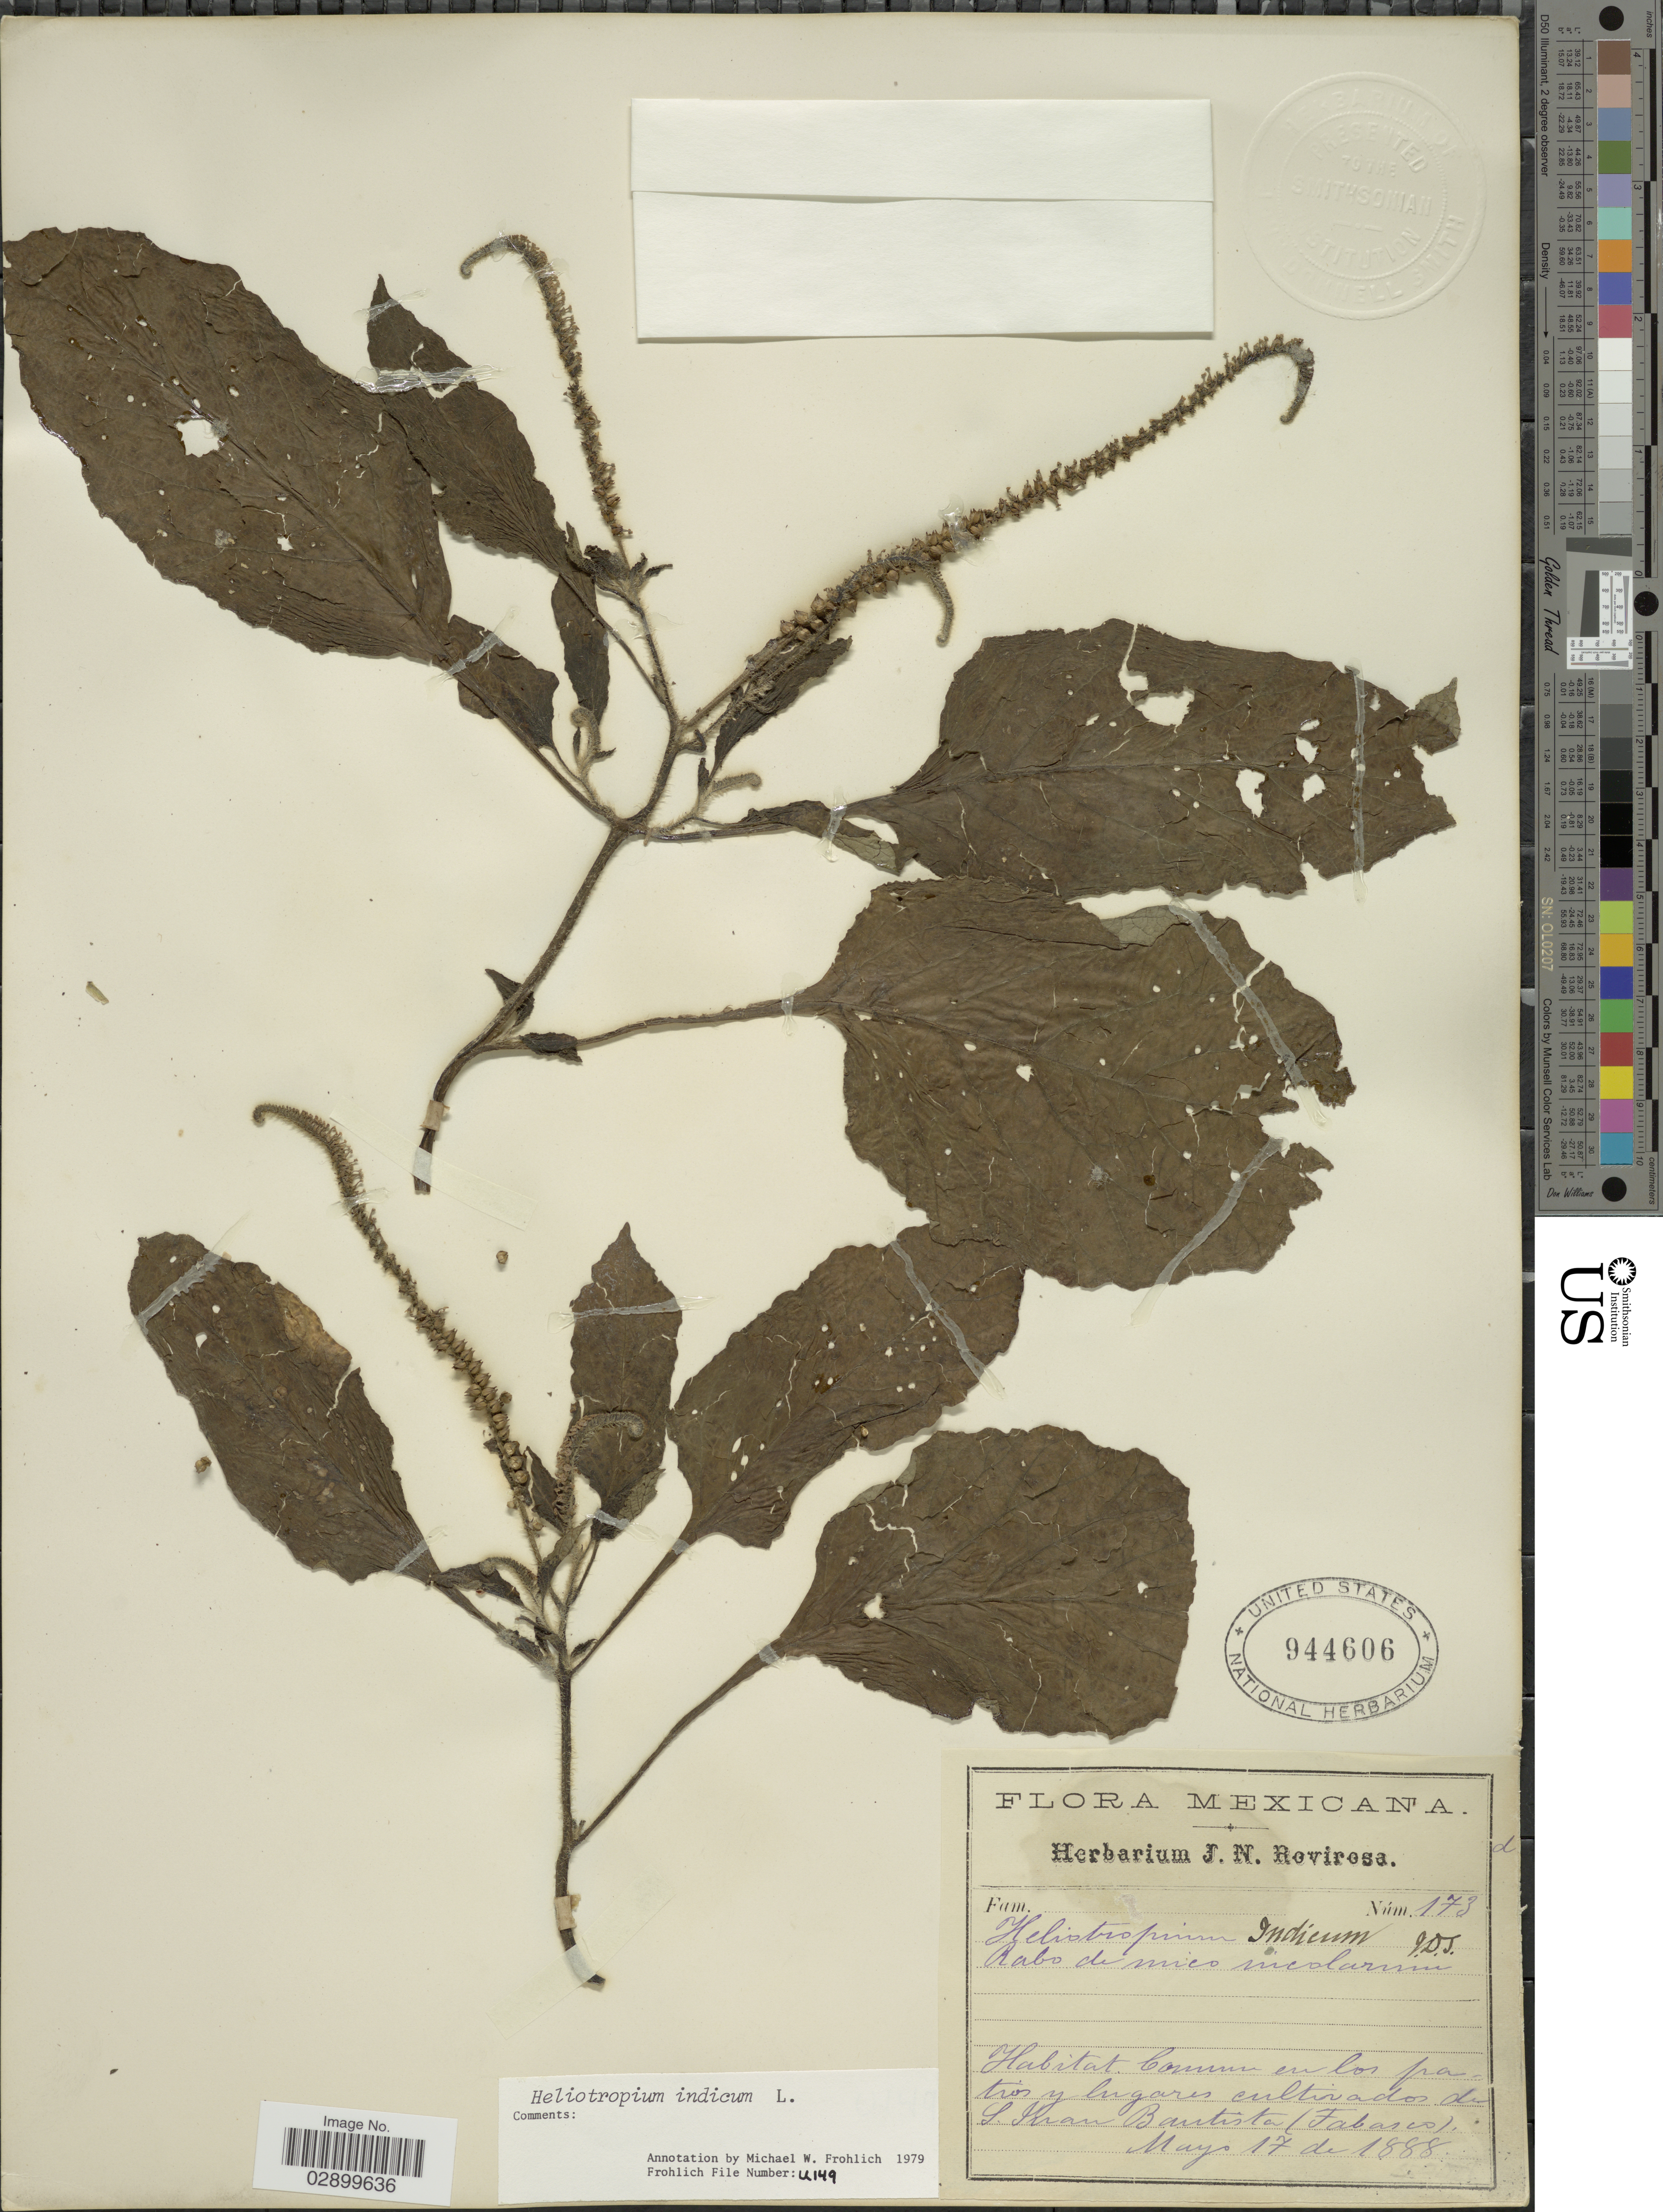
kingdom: Plantae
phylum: Tracheophyta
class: Magnoliopsida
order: Boraginales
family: Heliotropiaceae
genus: Heliotropium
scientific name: Heliotropium indicum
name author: L.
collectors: ex herb. J. N. Rovirosa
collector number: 173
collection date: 1888-05-17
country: Mexico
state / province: Tabasco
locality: Comun en los patros y lugares cultivados de S. Juan Bautista.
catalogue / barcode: US 944606